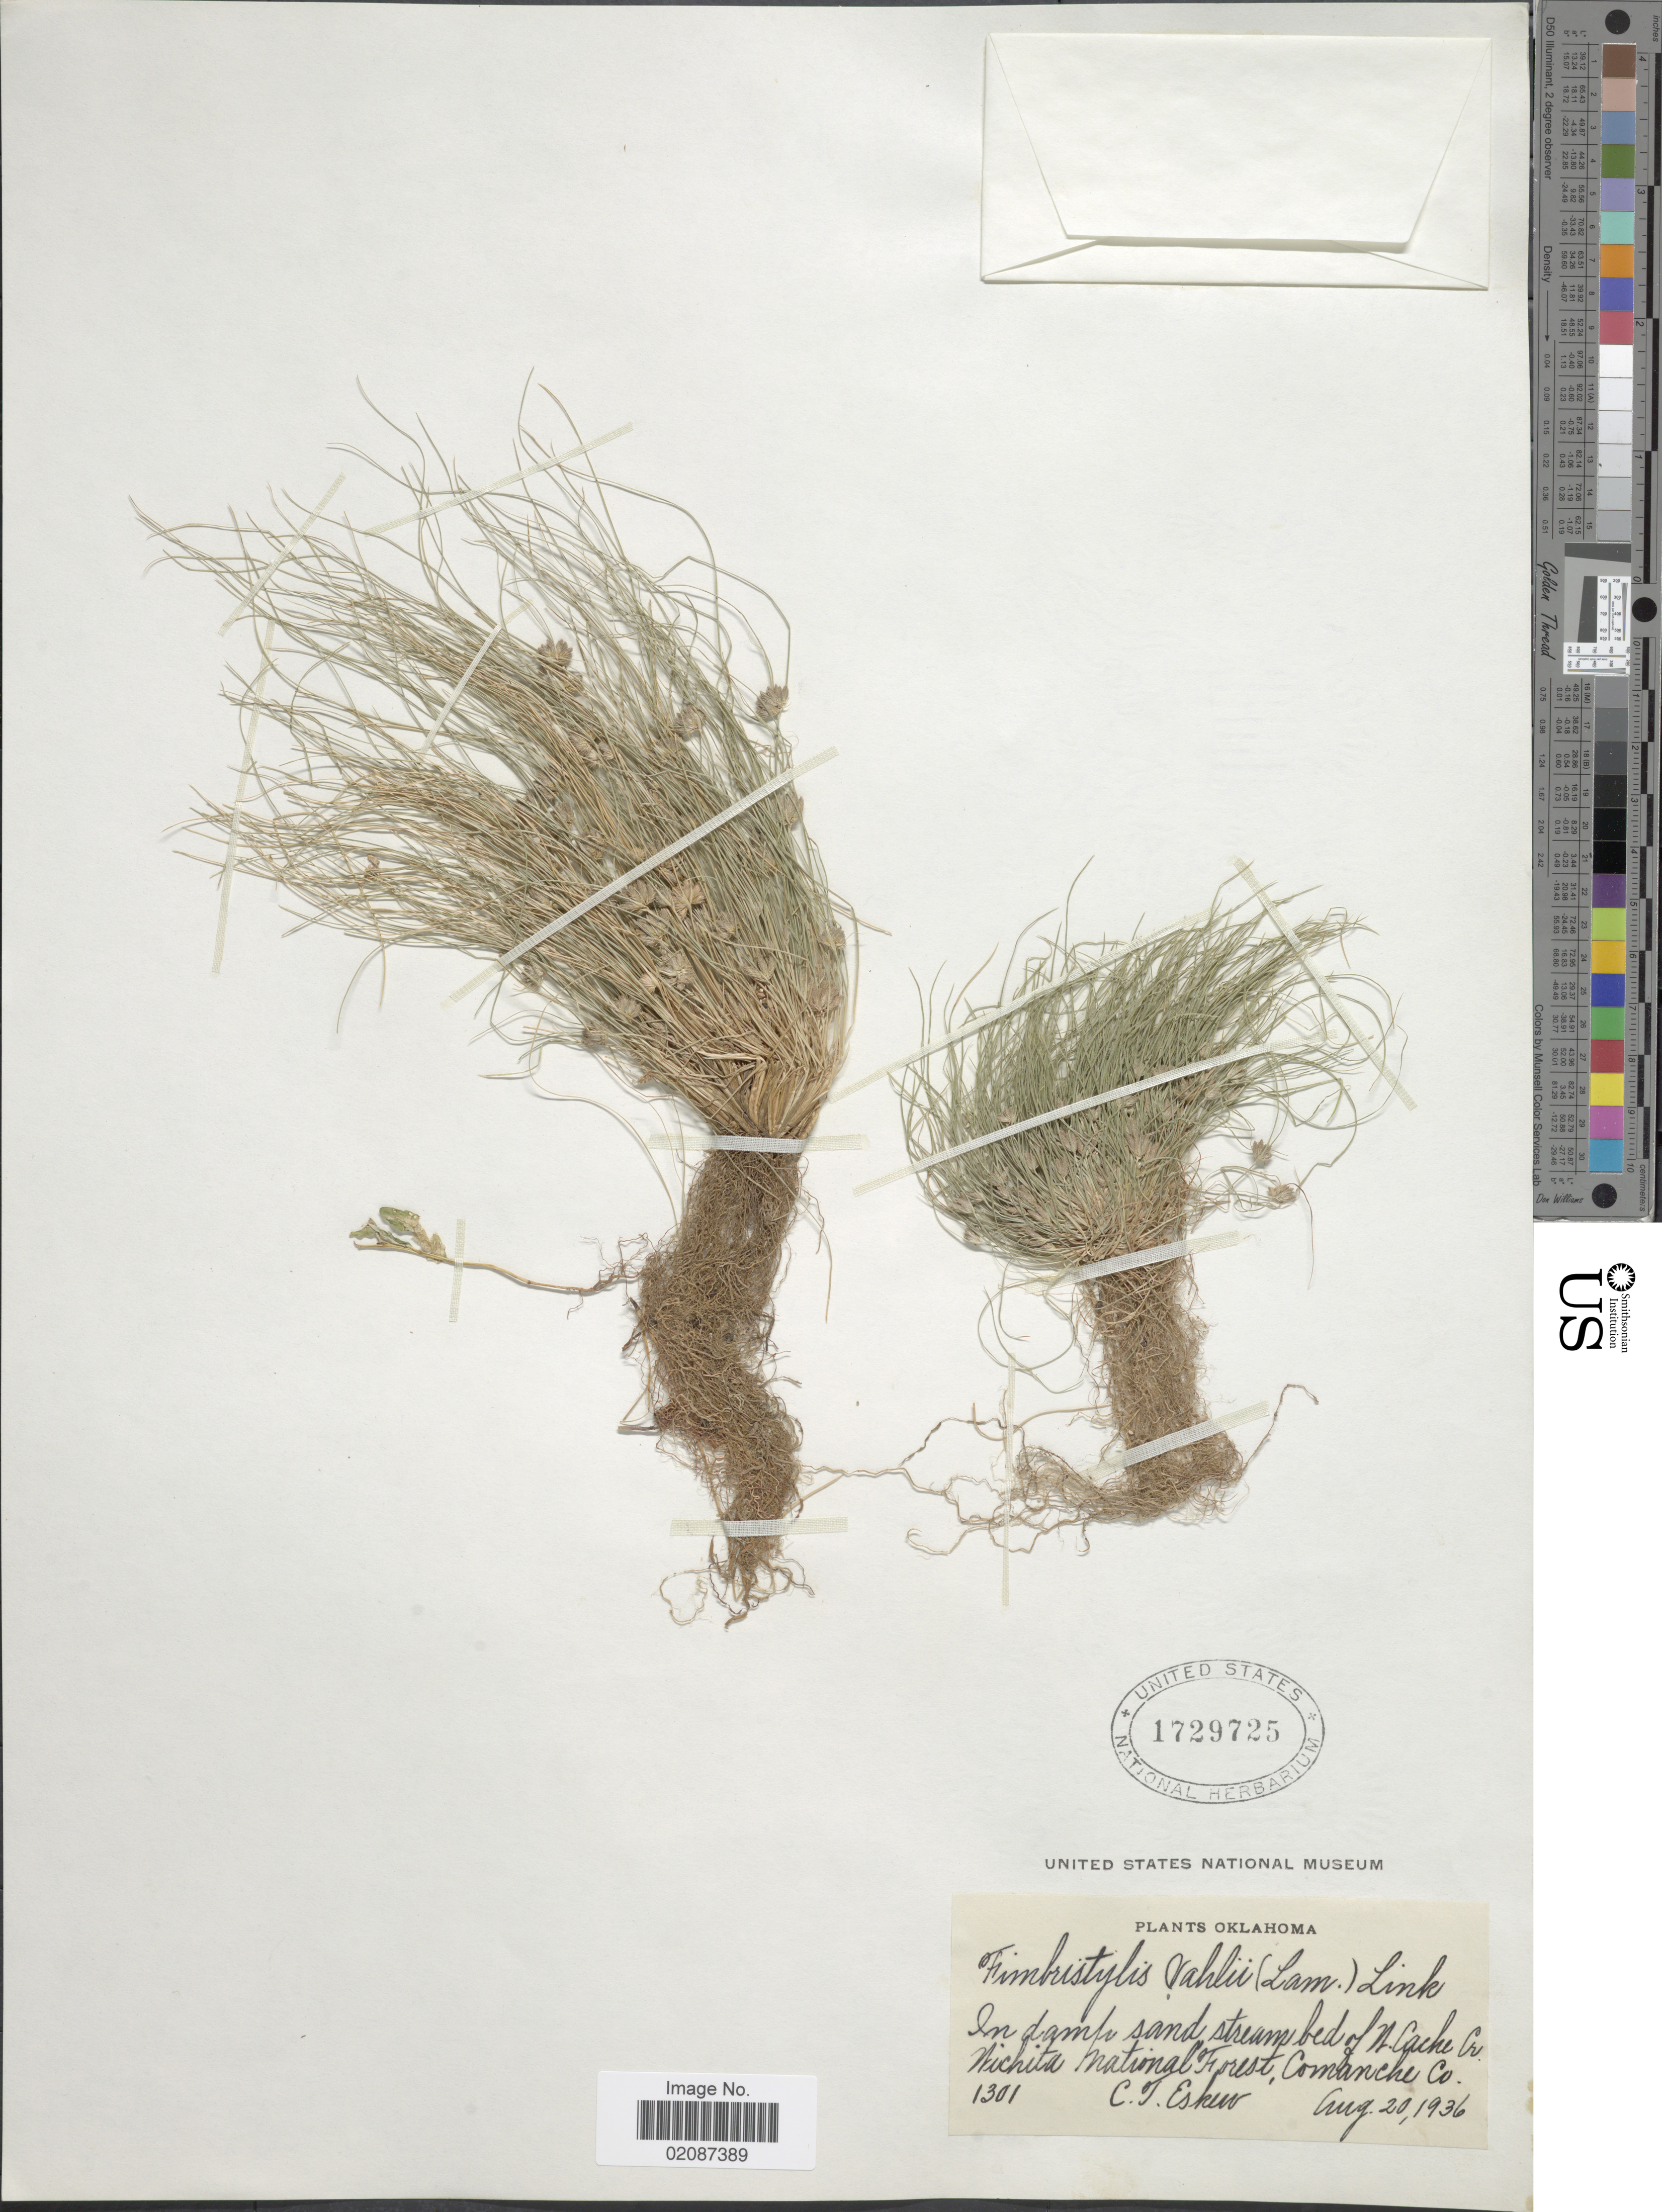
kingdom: Plantae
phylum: Tracheophyta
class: Liliopsida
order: Poales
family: Cyperaceae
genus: Fimbristylis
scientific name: Fimbristylis vahlii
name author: (Lam.) Link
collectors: C. Eskew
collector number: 1301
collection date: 1936-08-20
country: United States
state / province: Oklahoma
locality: In damp sand stream bed W. Cache Cr. Wichita National Forest, Comanche Co.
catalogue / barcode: US 1729725